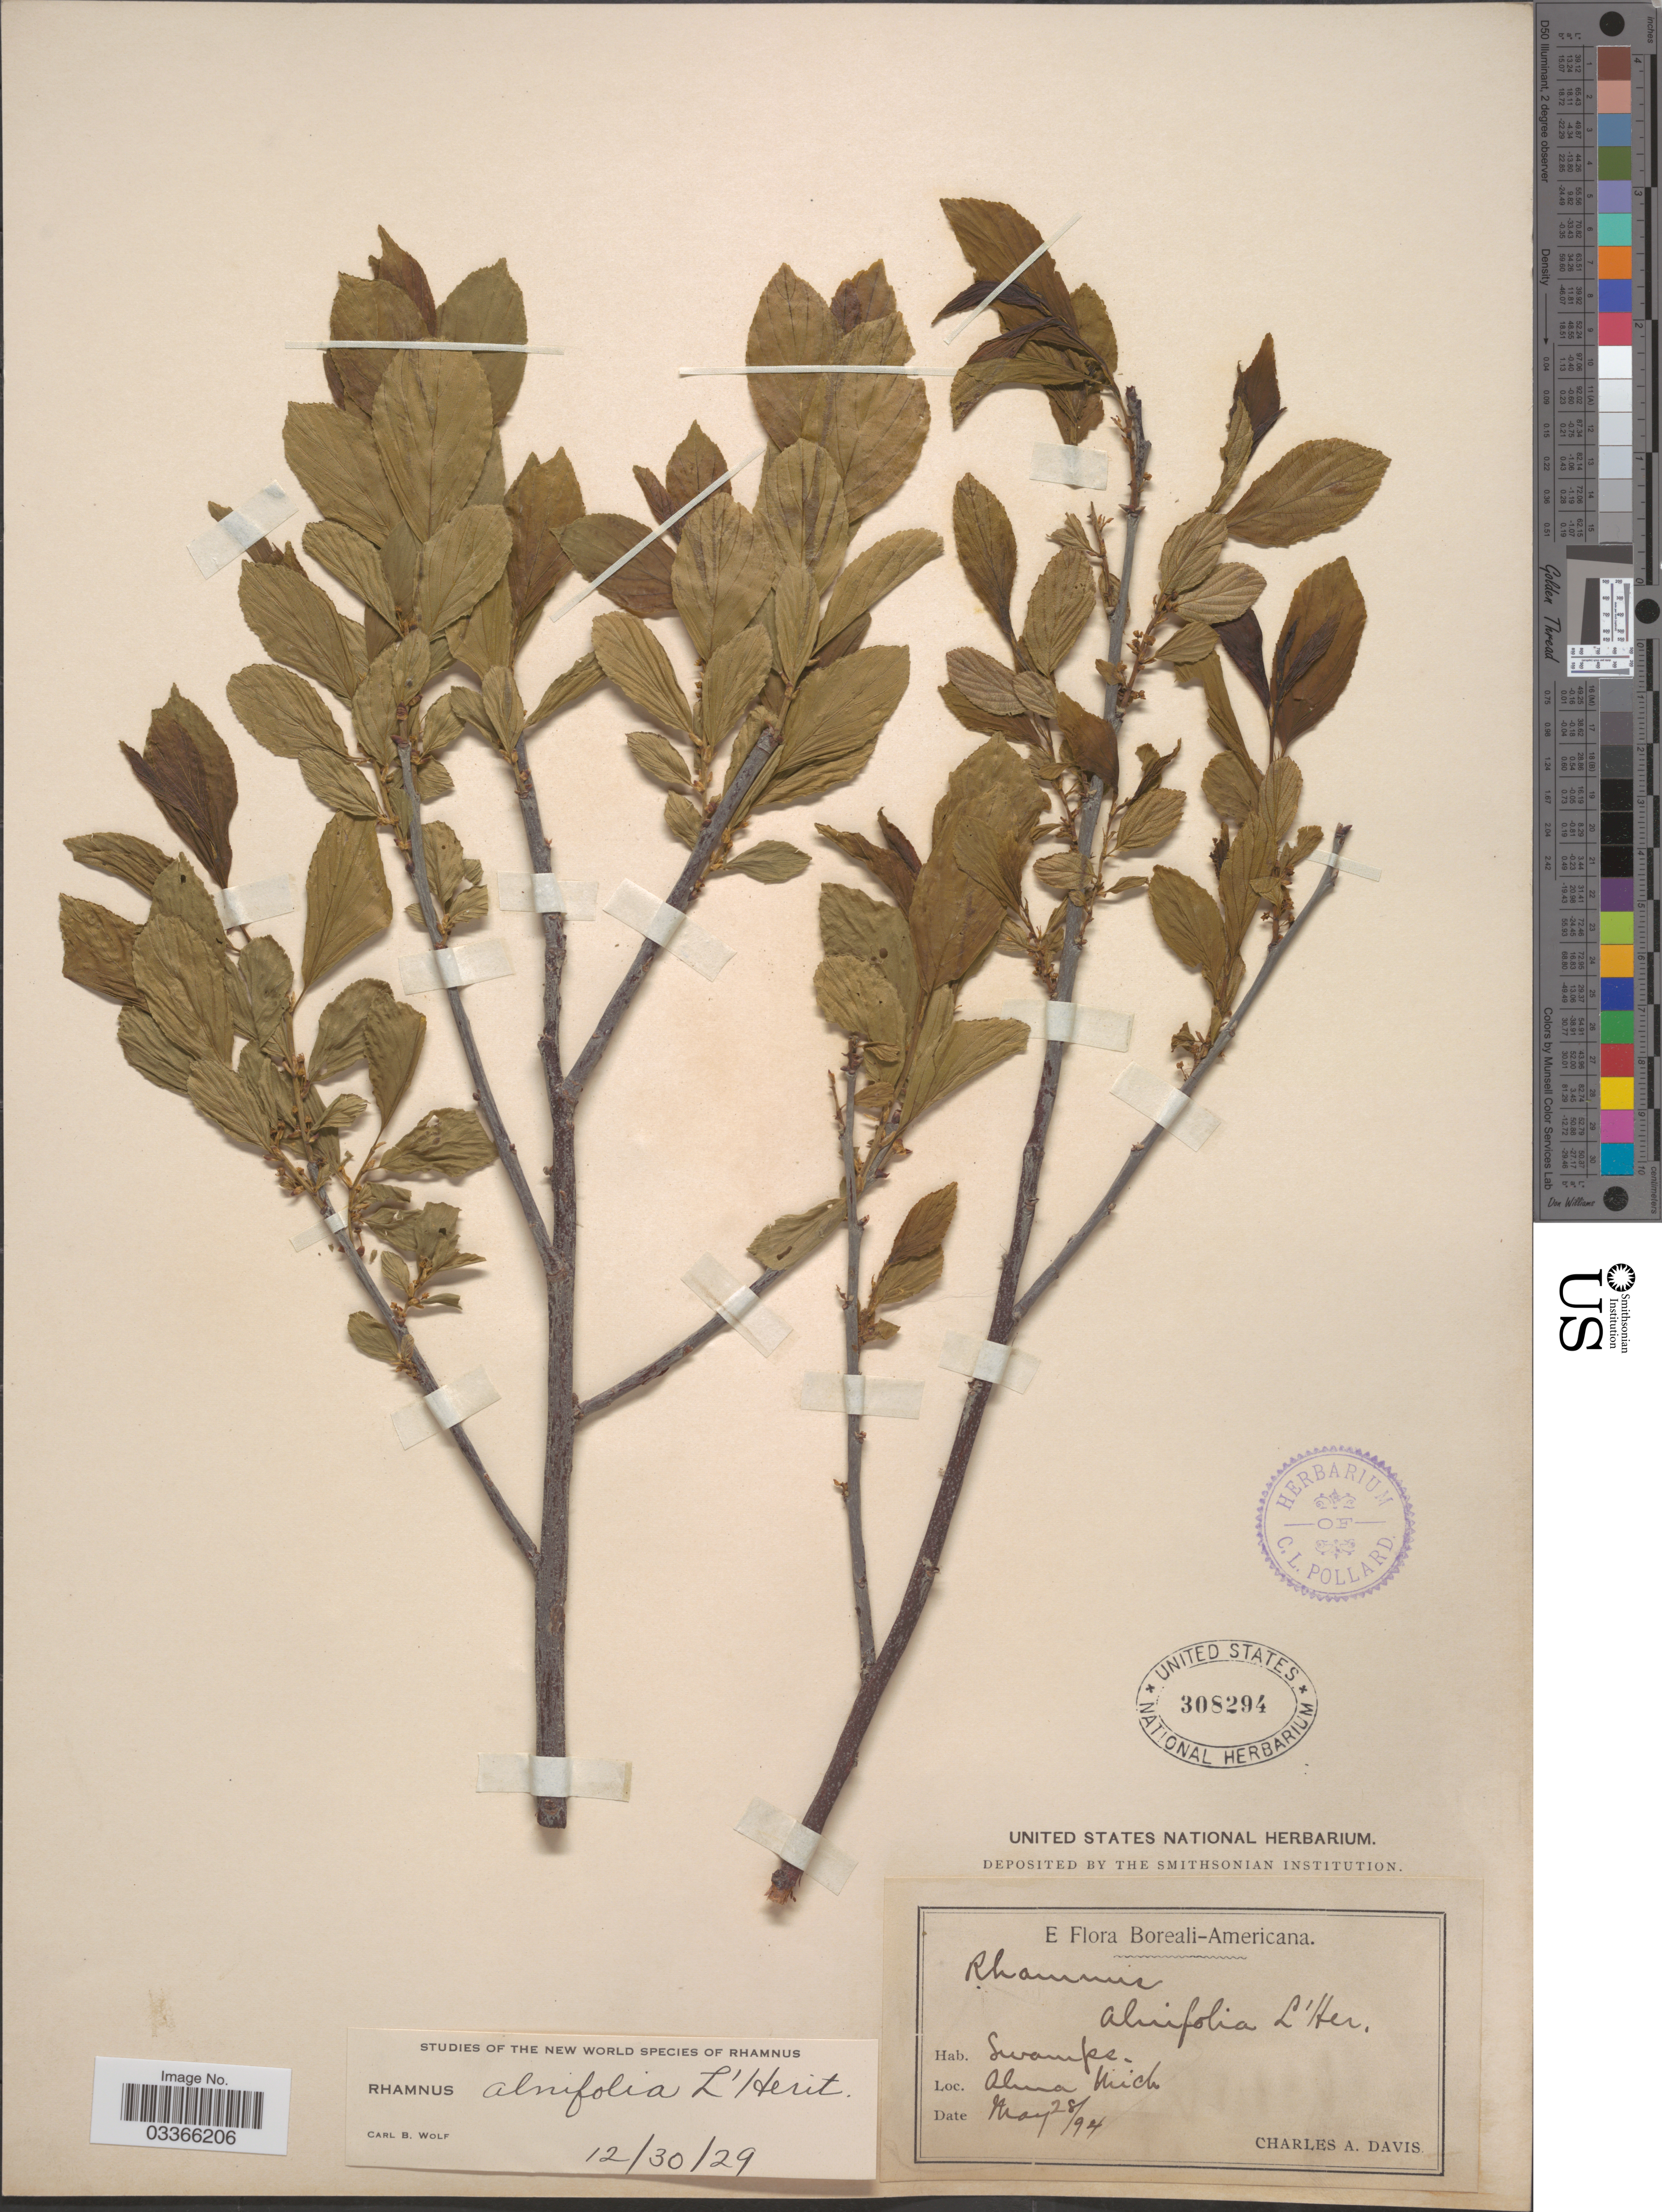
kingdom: Plantae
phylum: Tracheophyta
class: Magnoliopsida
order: Rosales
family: Rhamnaceae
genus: Rhamnus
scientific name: Rhamnus alnifolia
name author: L'Hér.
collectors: C. Davis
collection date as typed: Transcribed d/m/y: 28/5/94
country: United States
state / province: Michigan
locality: Alma.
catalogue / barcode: US 308294